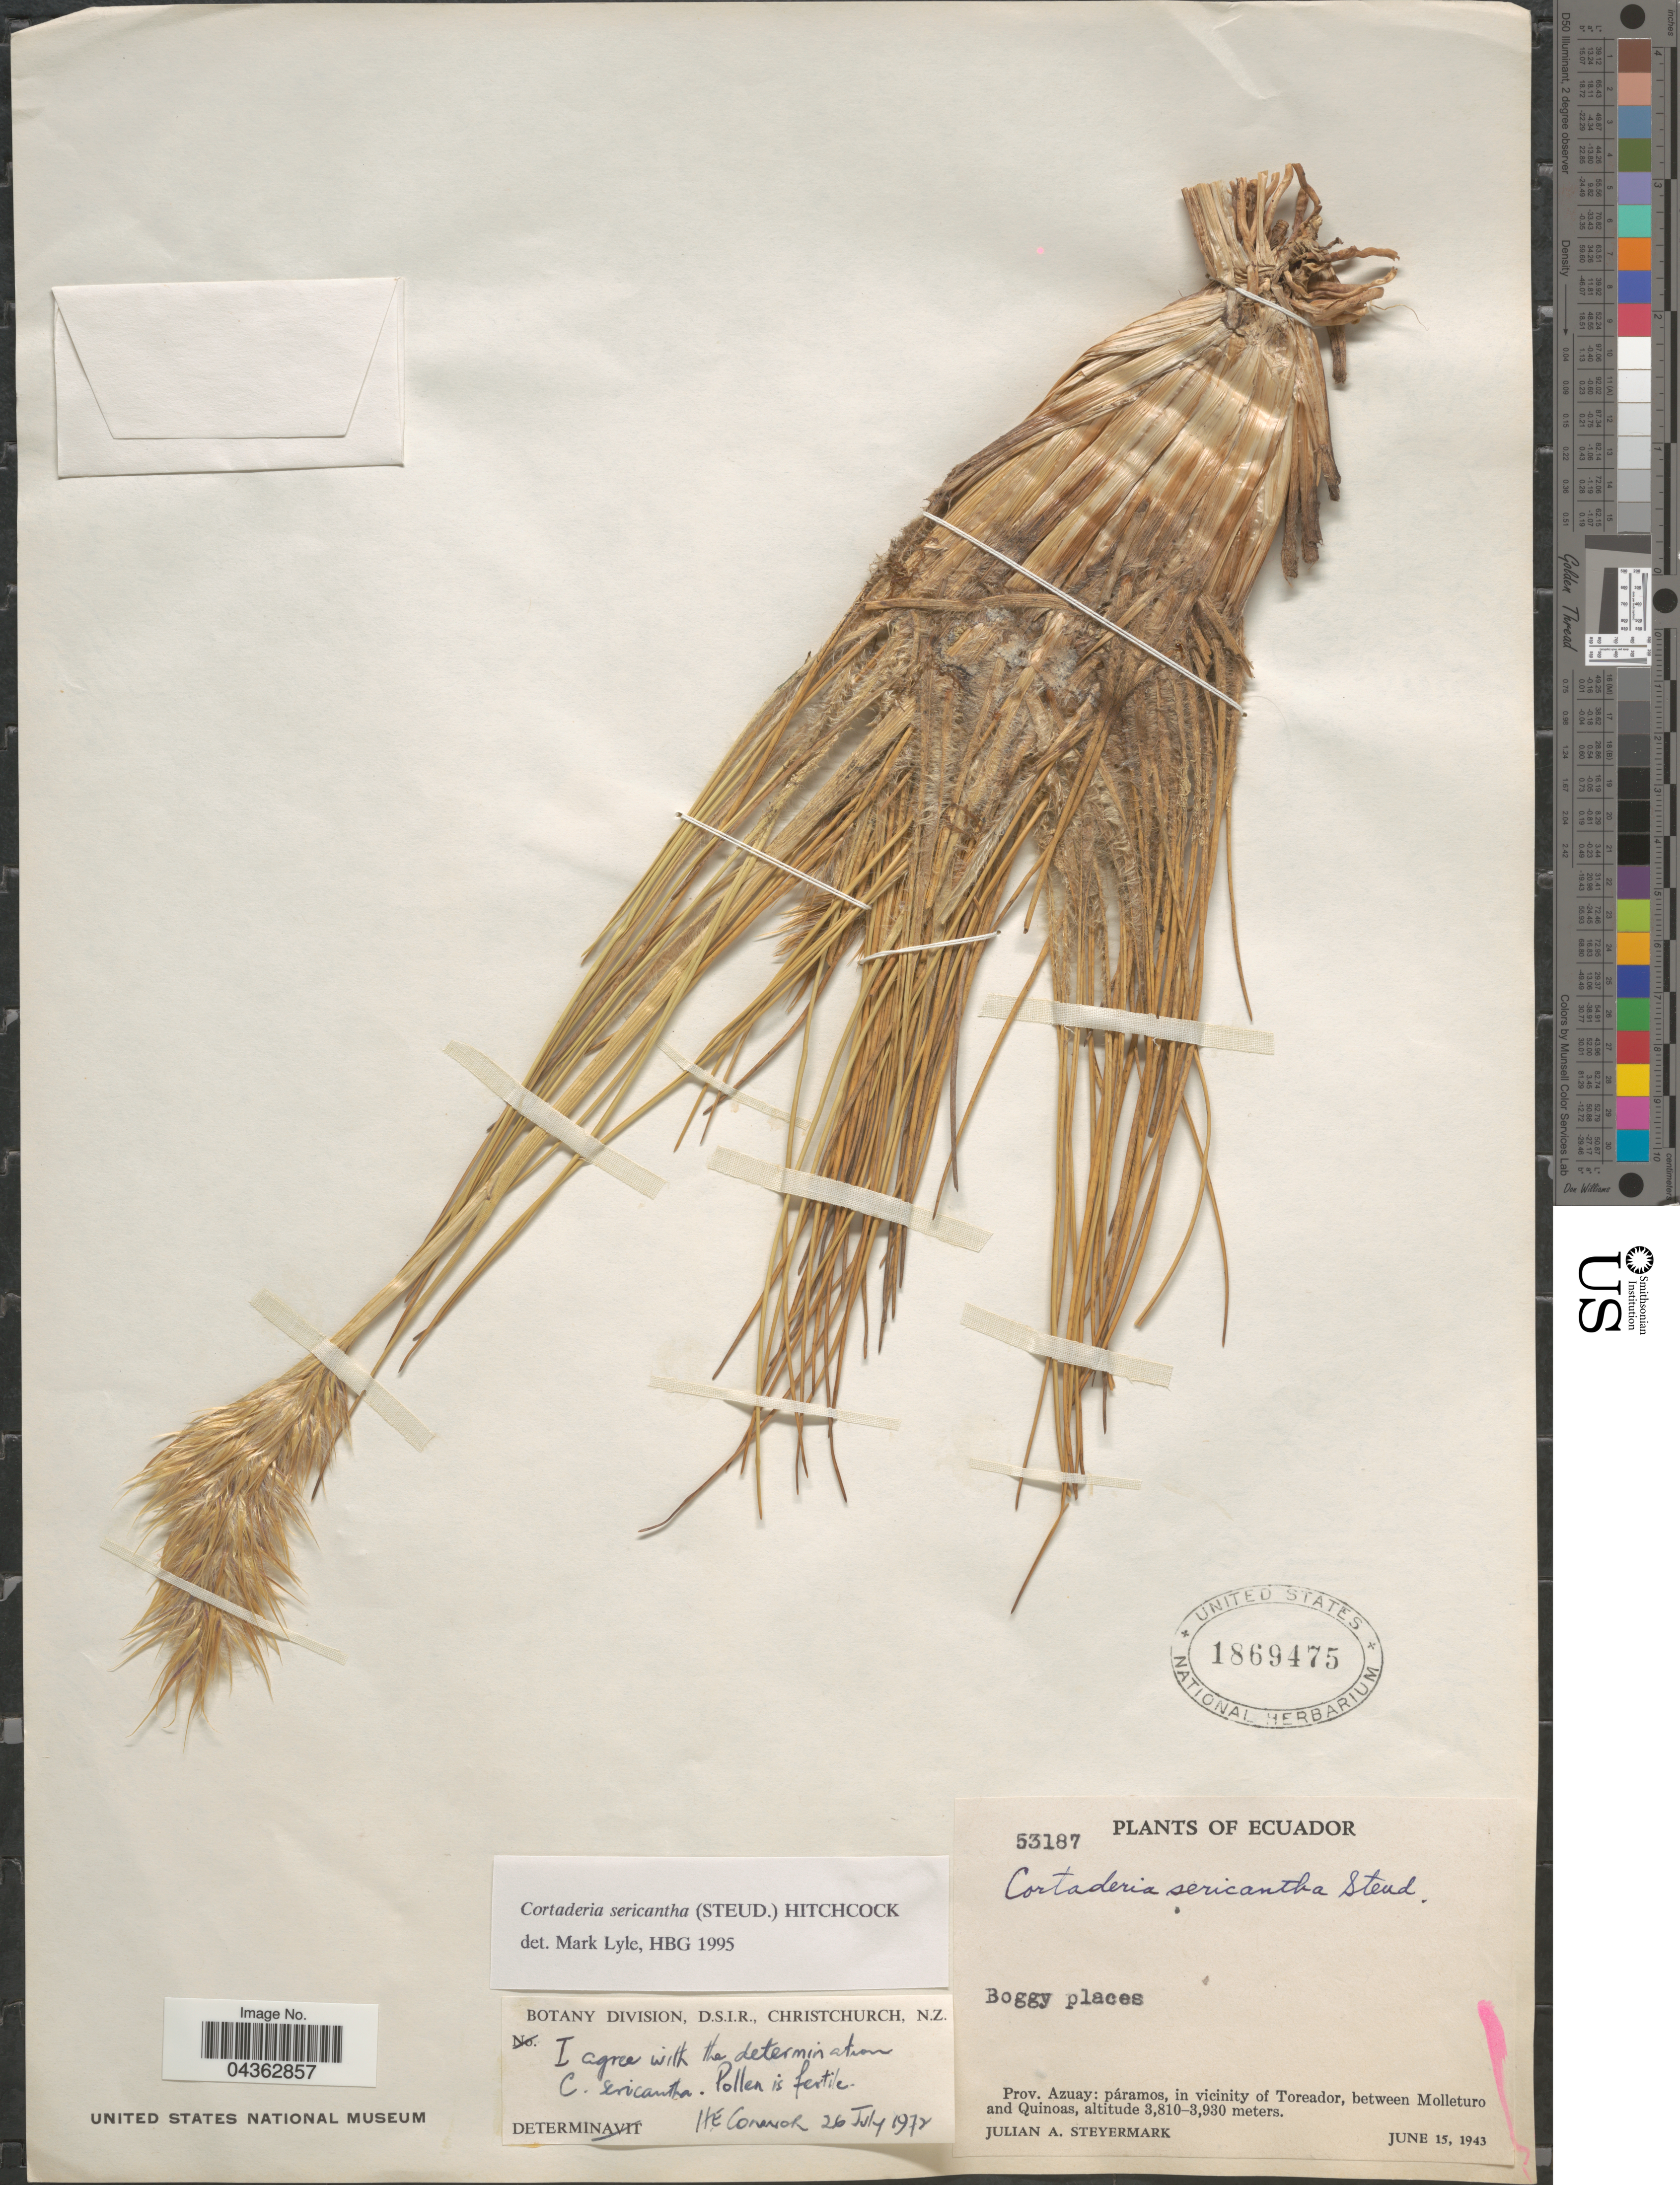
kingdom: Plantae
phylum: Tracheophyta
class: Liliopsida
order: Poales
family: Poaceae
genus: Cortaderia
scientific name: Cortaderia sericantha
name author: (Steud.) Hitchc.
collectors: J. Steyermark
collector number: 53187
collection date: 1943-06-15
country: Ecuador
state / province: Azuay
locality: Páramos, in vicinity of Toreador, between Molleturo and Quinoas.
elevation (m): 3810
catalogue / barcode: US 1869475